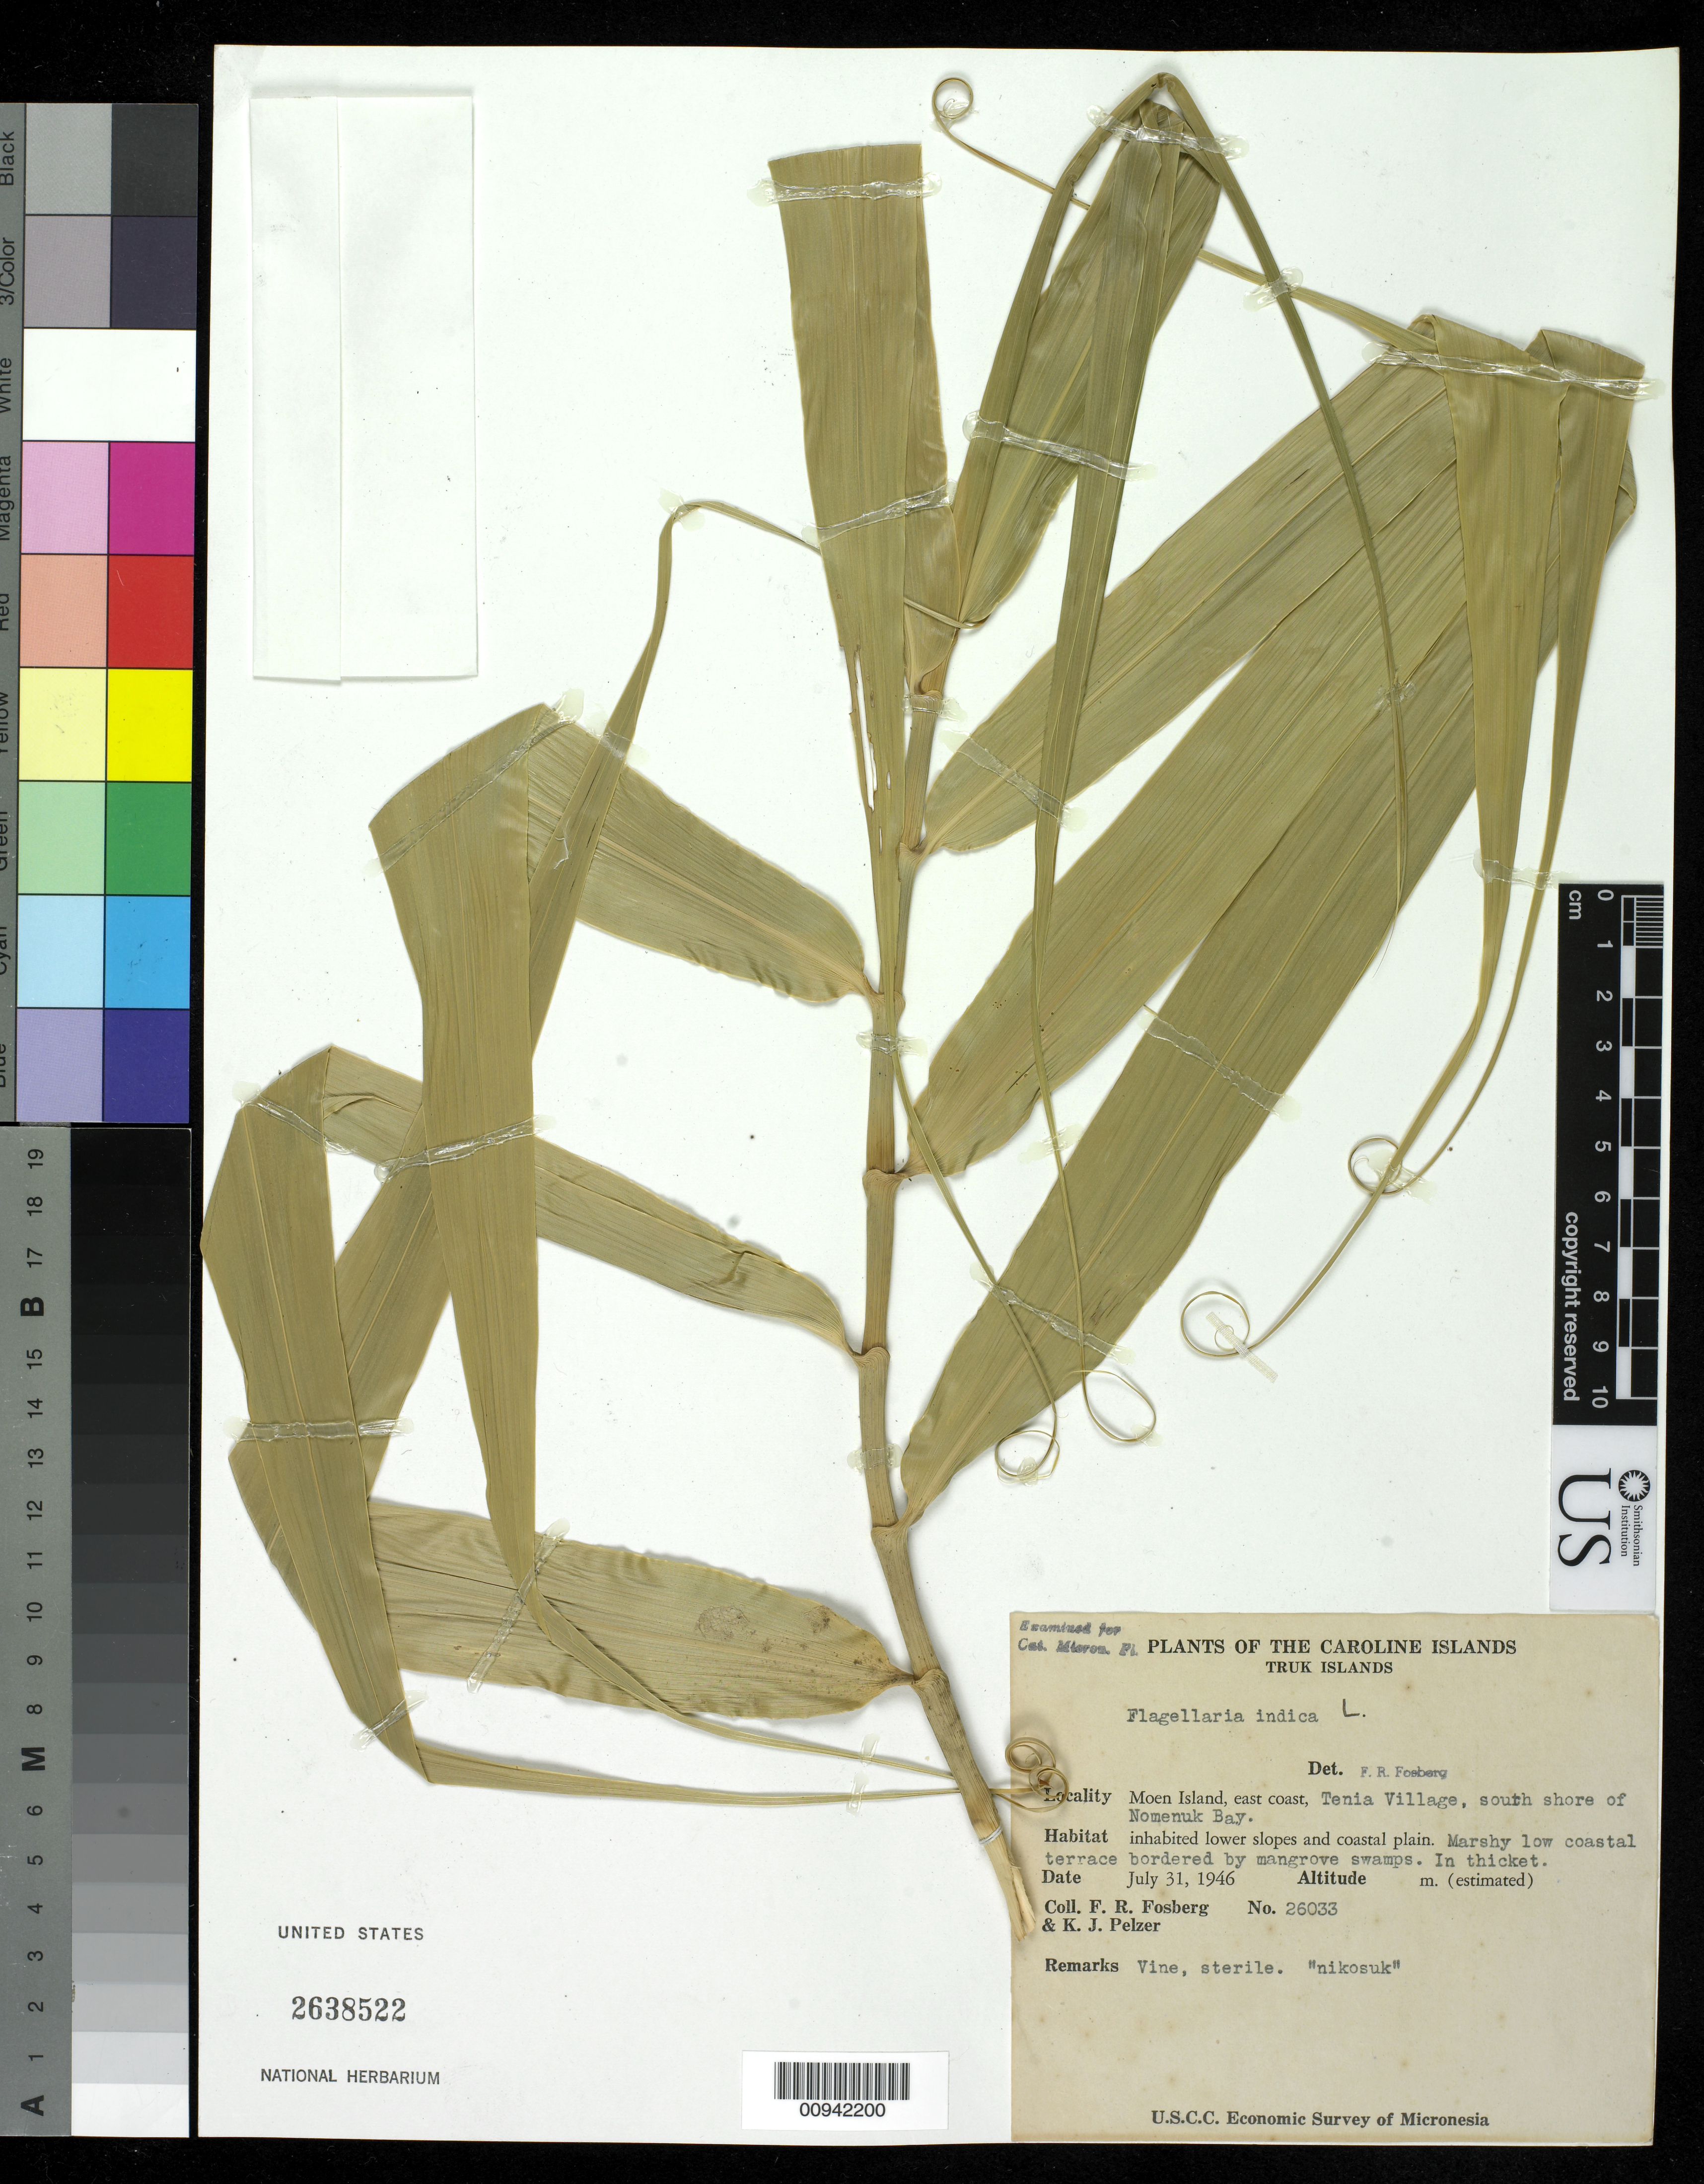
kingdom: Plantae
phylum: Tracheophyta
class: Liliopsida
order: Poales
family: Flagellariaceae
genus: Flagellaria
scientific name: Flagellaria indica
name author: L.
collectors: F. R. Fosberg & K. J. Pelzer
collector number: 26033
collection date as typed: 31 Jul 1946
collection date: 1946-07-31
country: Micronesia, Federated States of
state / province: Truk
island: Moen [Wono]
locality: east coast, Tenia Village, S shore of Nomenuk Bay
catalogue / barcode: US 2638522